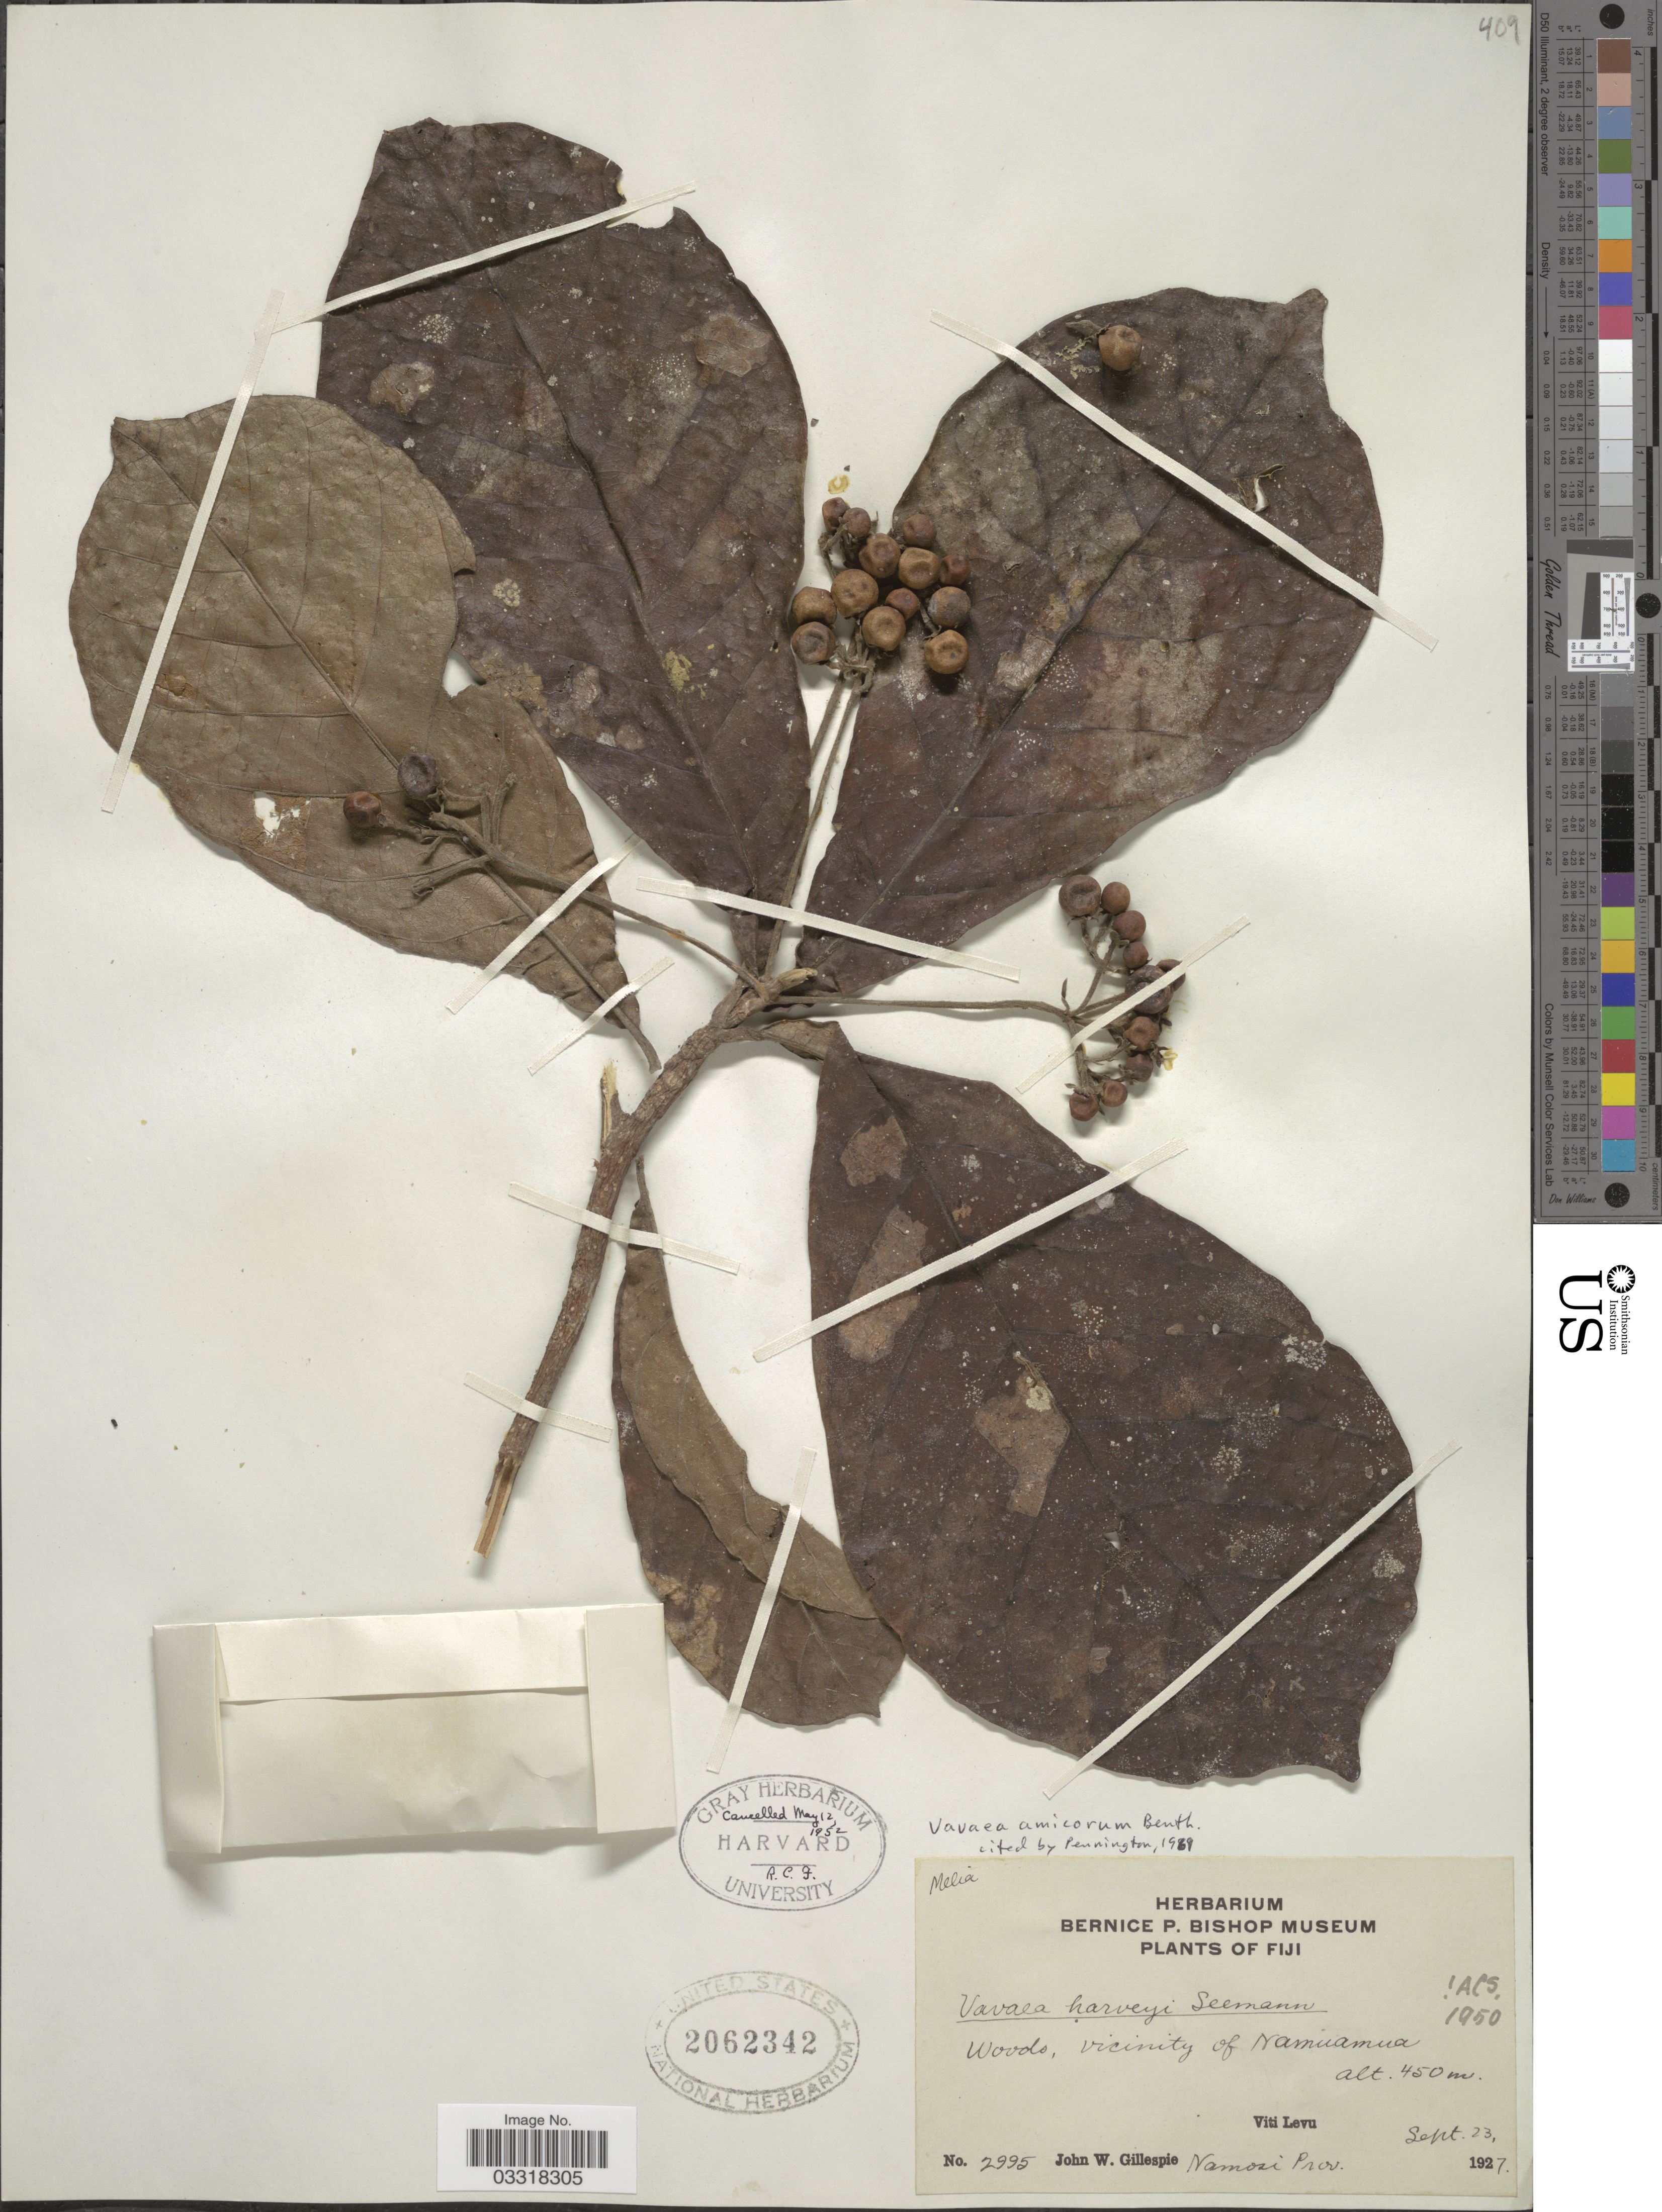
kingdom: Plantae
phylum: Tracheophyta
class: Magnoliopsida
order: Sapindales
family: Meliaceae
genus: Vavaea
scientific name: Vavaea amicorum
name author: Benth.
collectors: J. W. Gillespie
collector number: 2995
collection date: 1927-09-23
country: Fiji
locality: Woods, vicinity of Namuamua. Viti Levu.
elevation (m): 450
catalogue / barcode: US 2062342